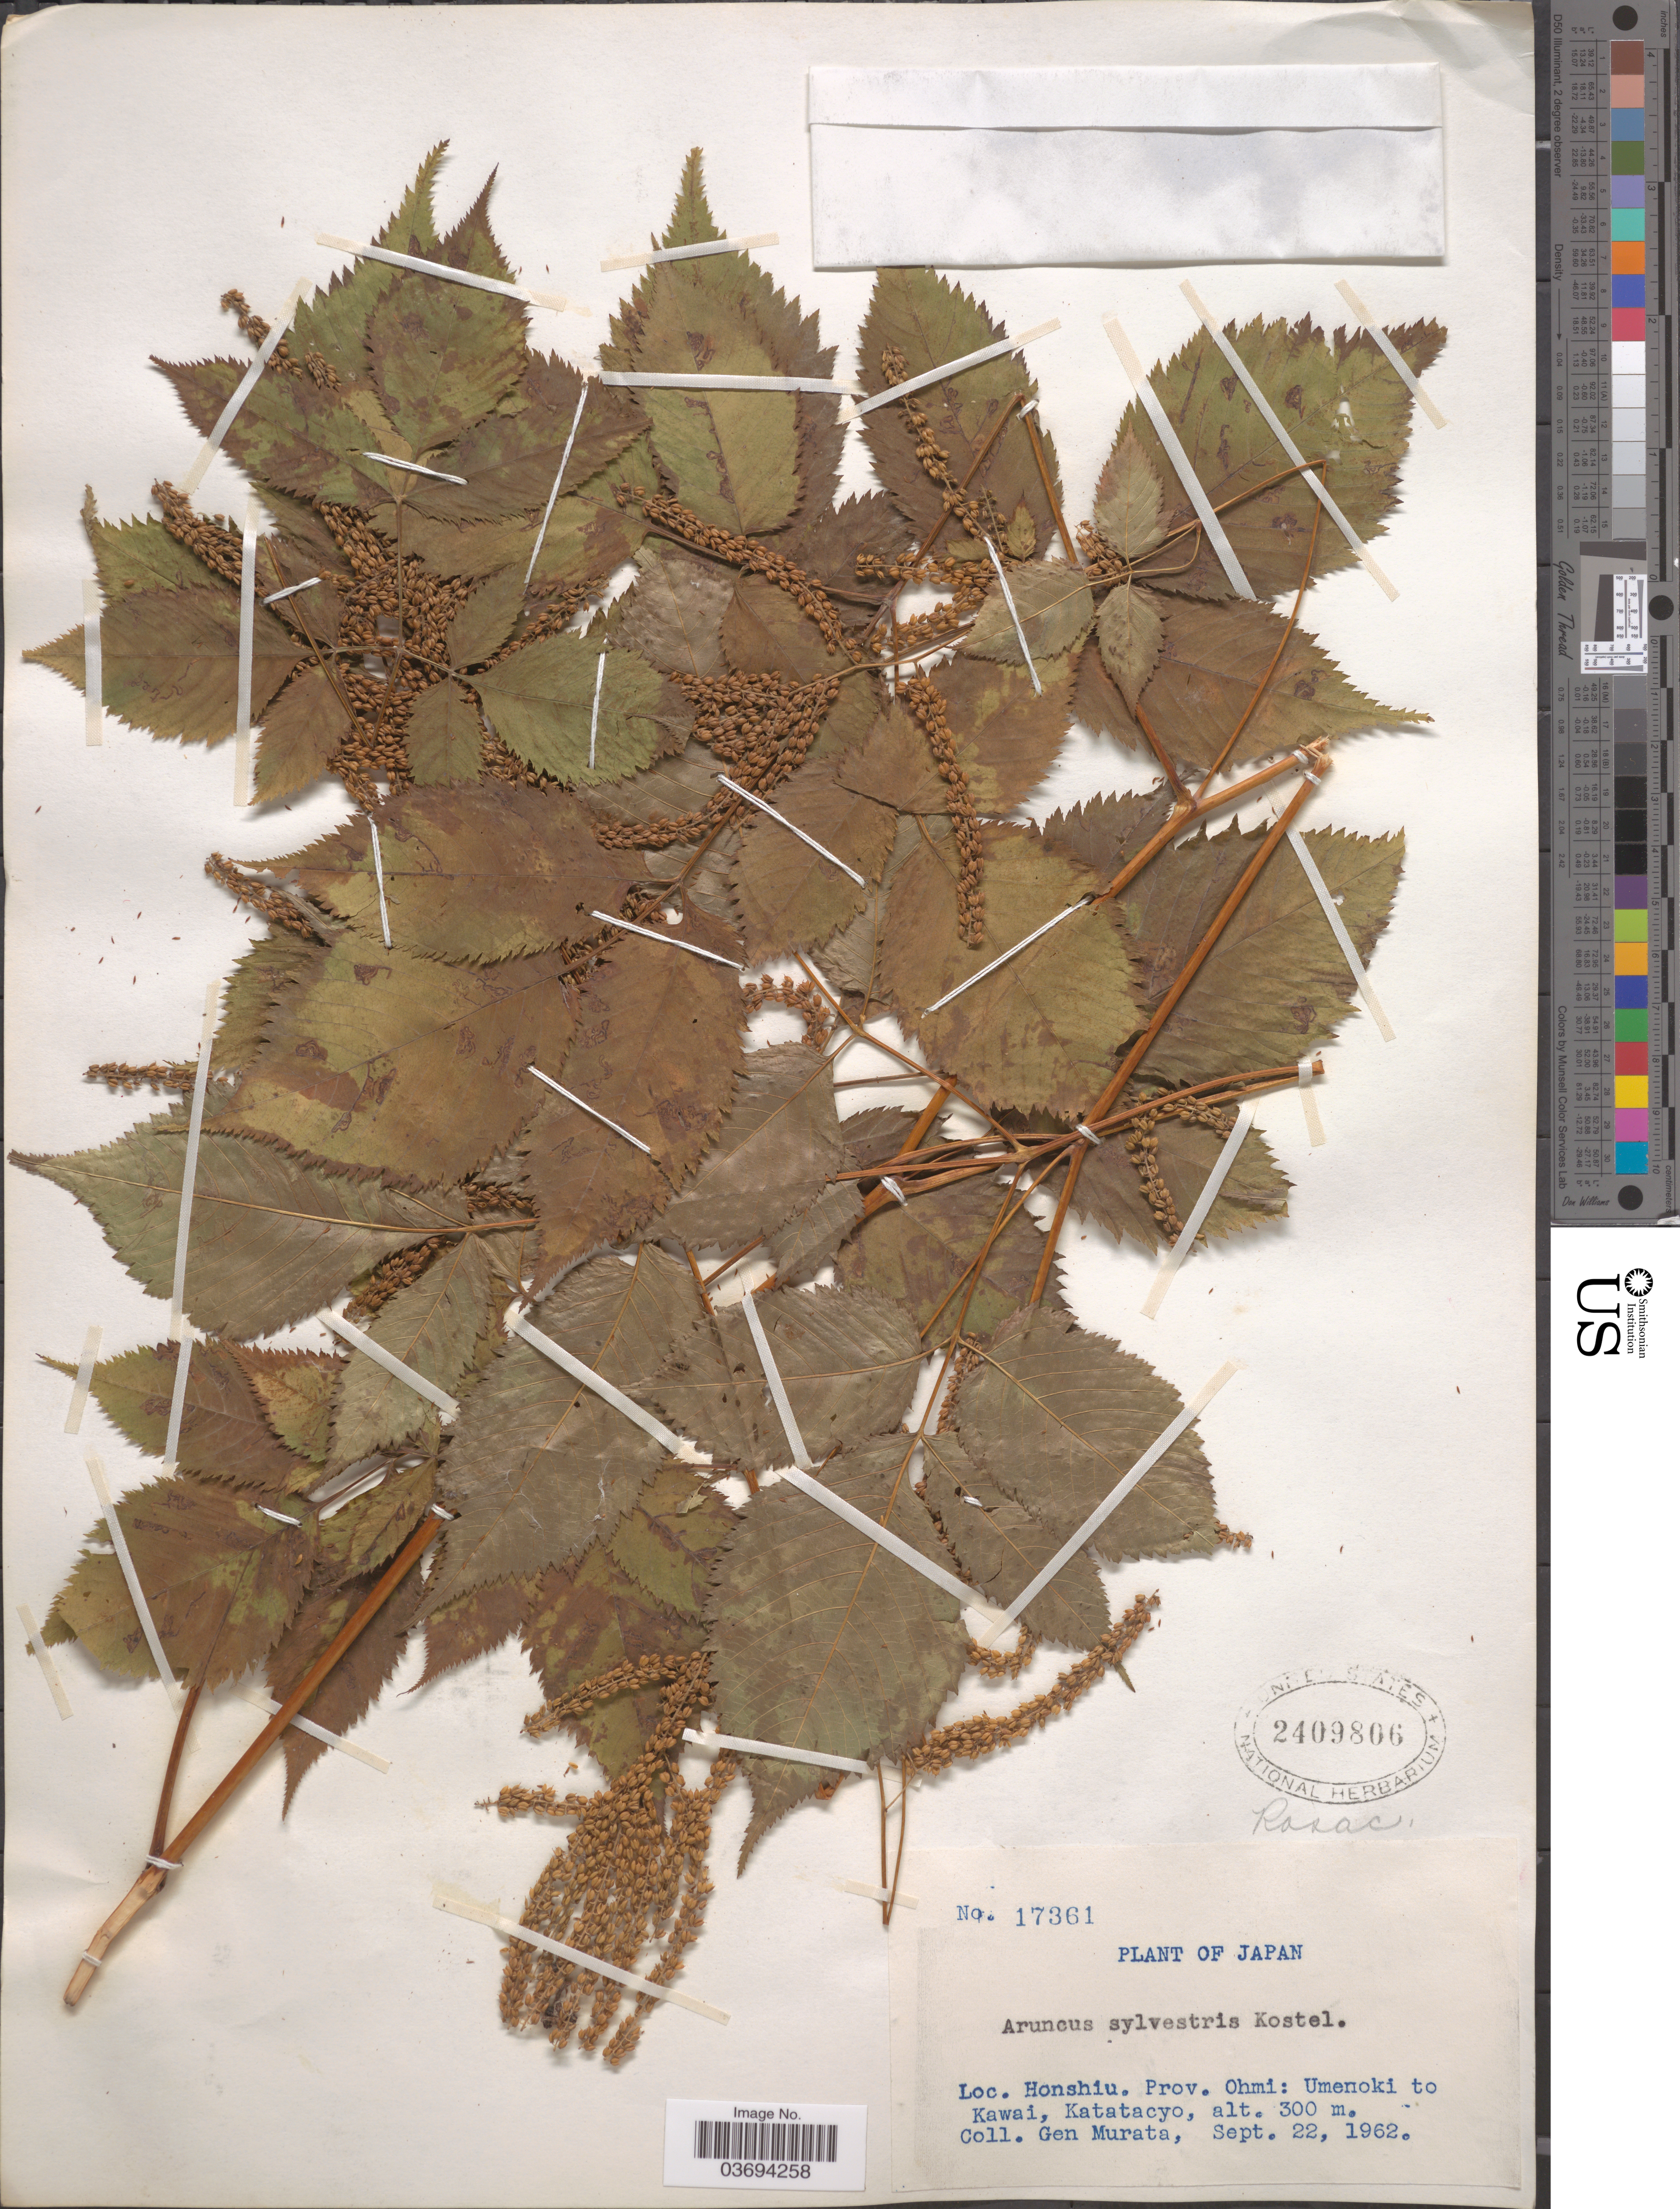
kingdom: Plantae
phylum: Tracheophyta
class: Magnoliopsida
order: Rosales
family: Rosaceae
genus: Aruncus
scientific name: Aruncus sylvester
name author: Kostel. ex Maxim.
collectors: G. Murata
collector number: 17361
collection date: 1962-09-22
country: Japan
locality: Honshiu, Prov. Ohmi: Umenoki to Kawai, Katatacyo.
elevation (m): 300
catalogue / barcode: US 2409806